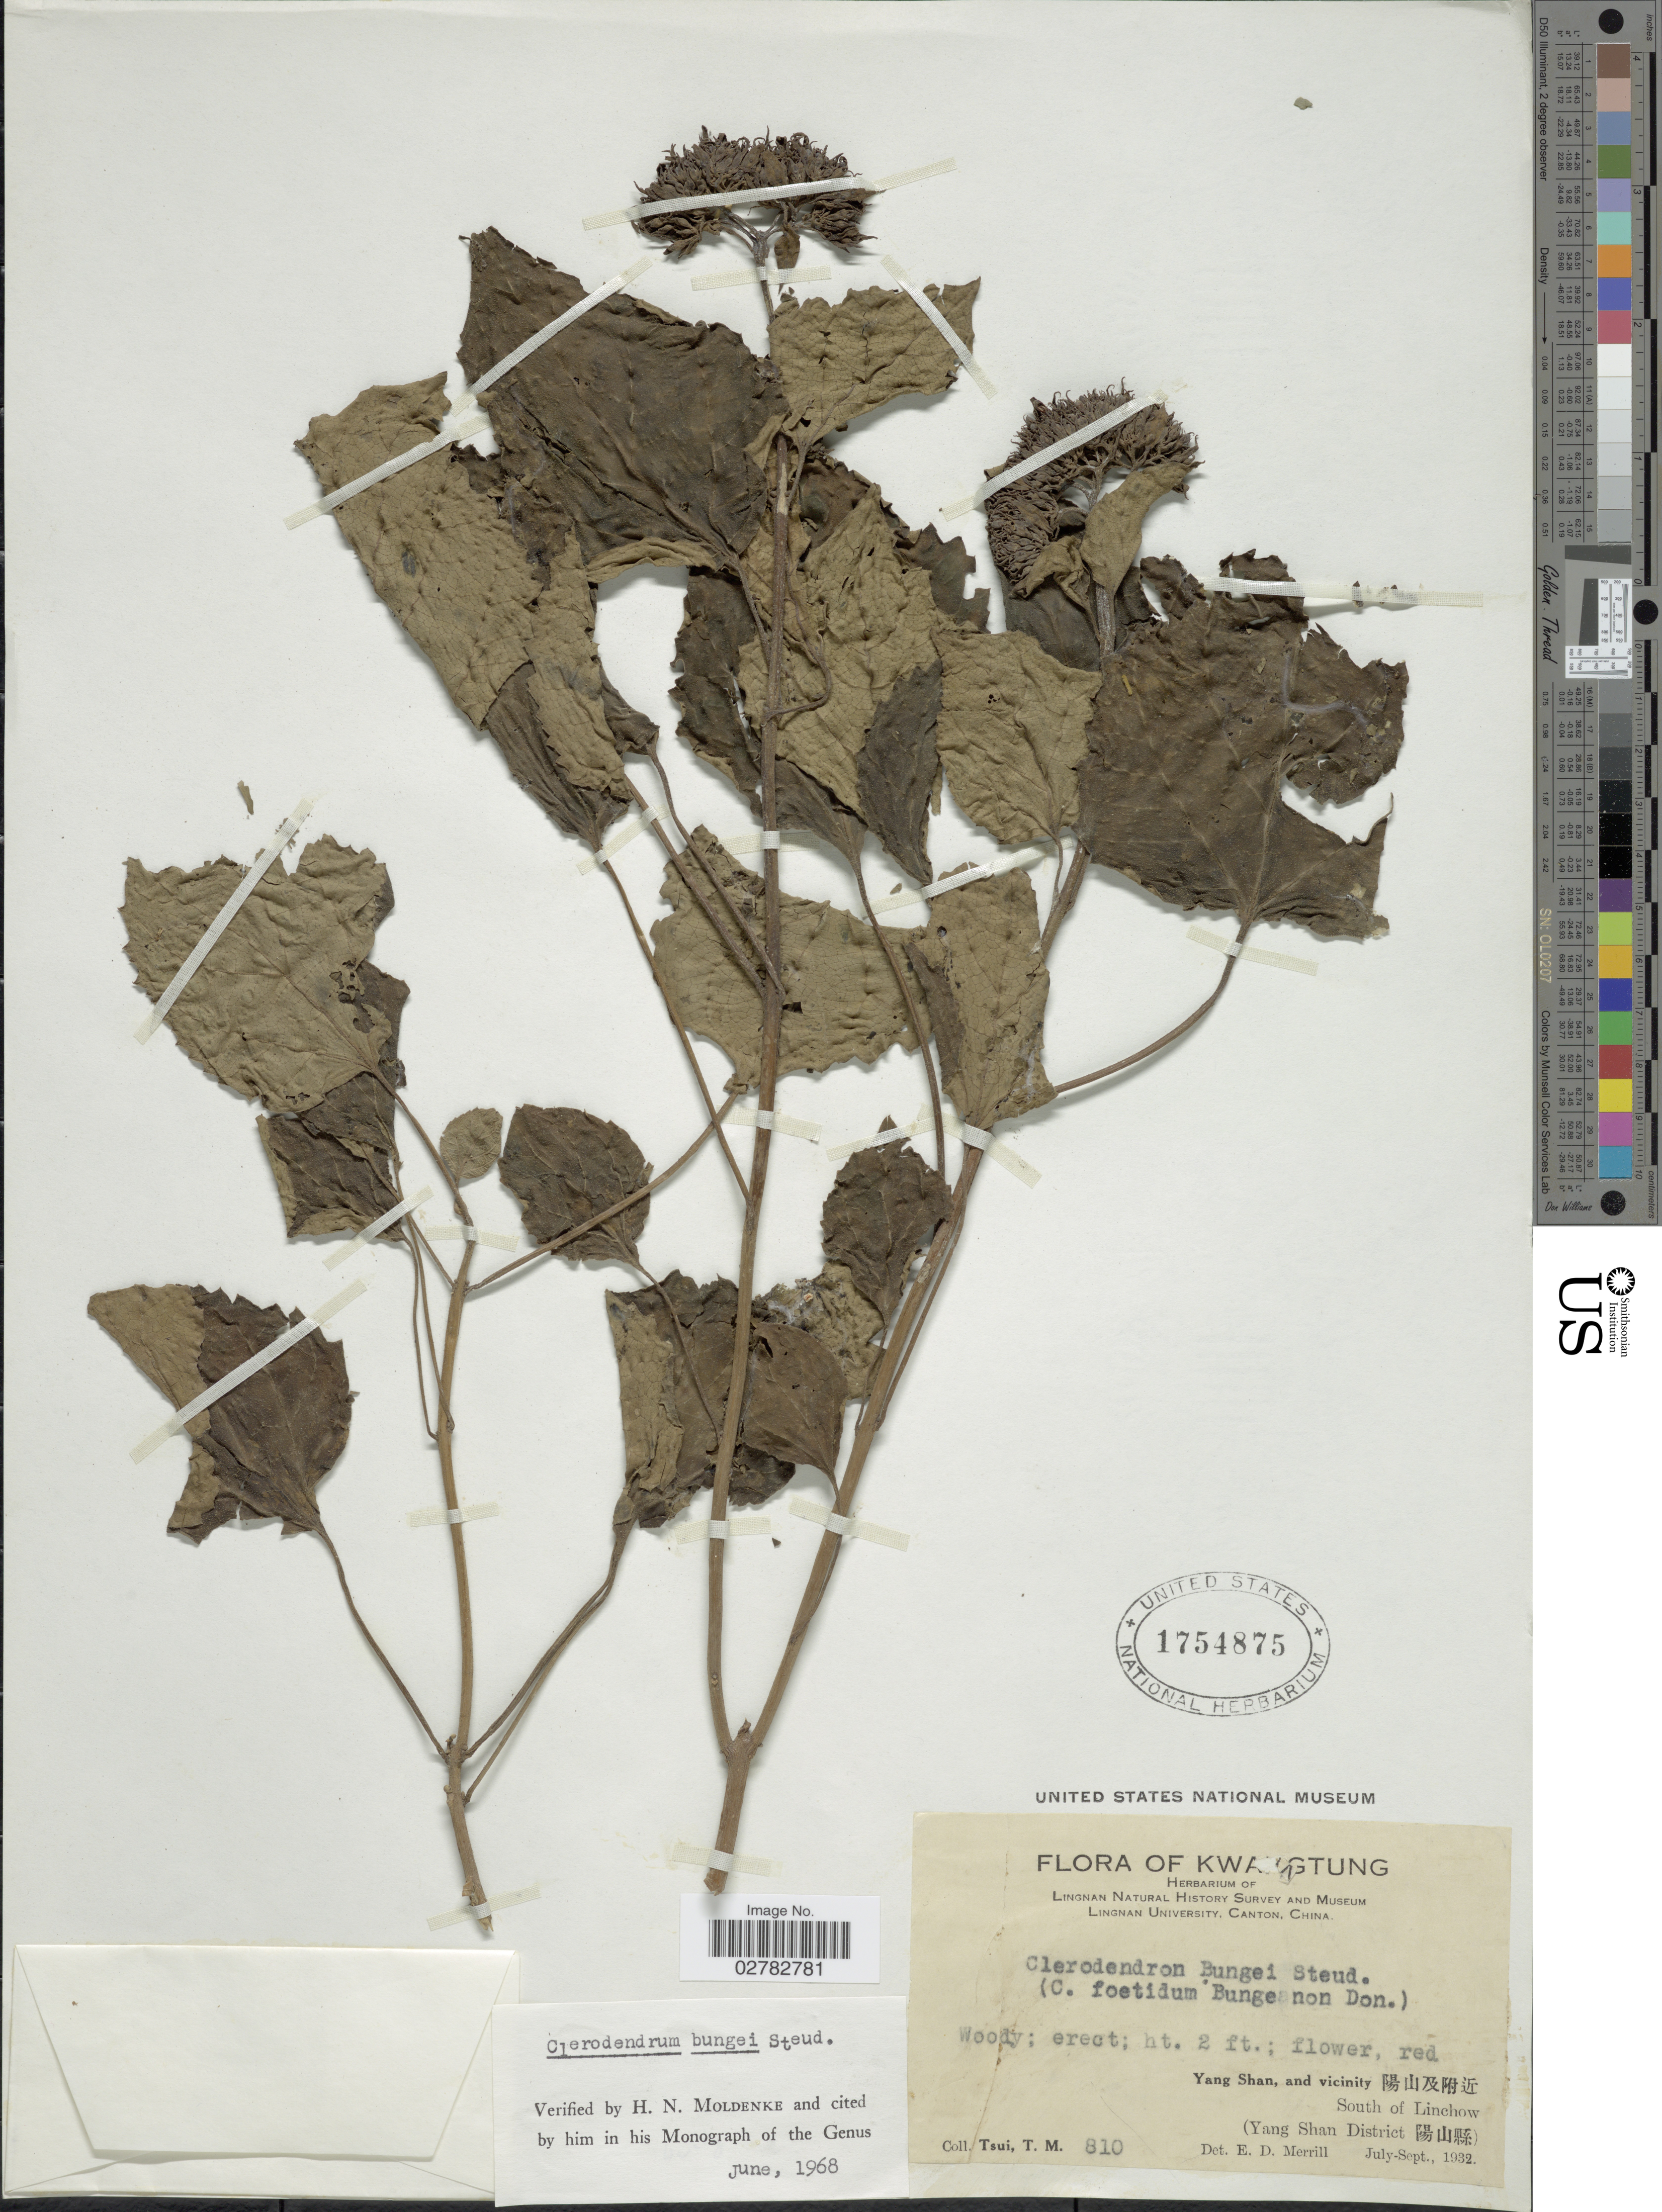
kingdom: Plantae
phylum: Tracheophyta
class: Magnoliopsida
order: Lamiales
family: Lamiaceae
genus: Clerodendrum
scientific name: Clerodendrum bungei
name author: Steud.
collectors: T. Tsui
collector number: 810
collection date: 1932-07/1932-09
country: China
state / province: Guangdong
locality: Kwangtung. Yang Shan, and vicinity X. South of Linchow. (Yang Shan District X).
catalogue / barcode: US 1754875